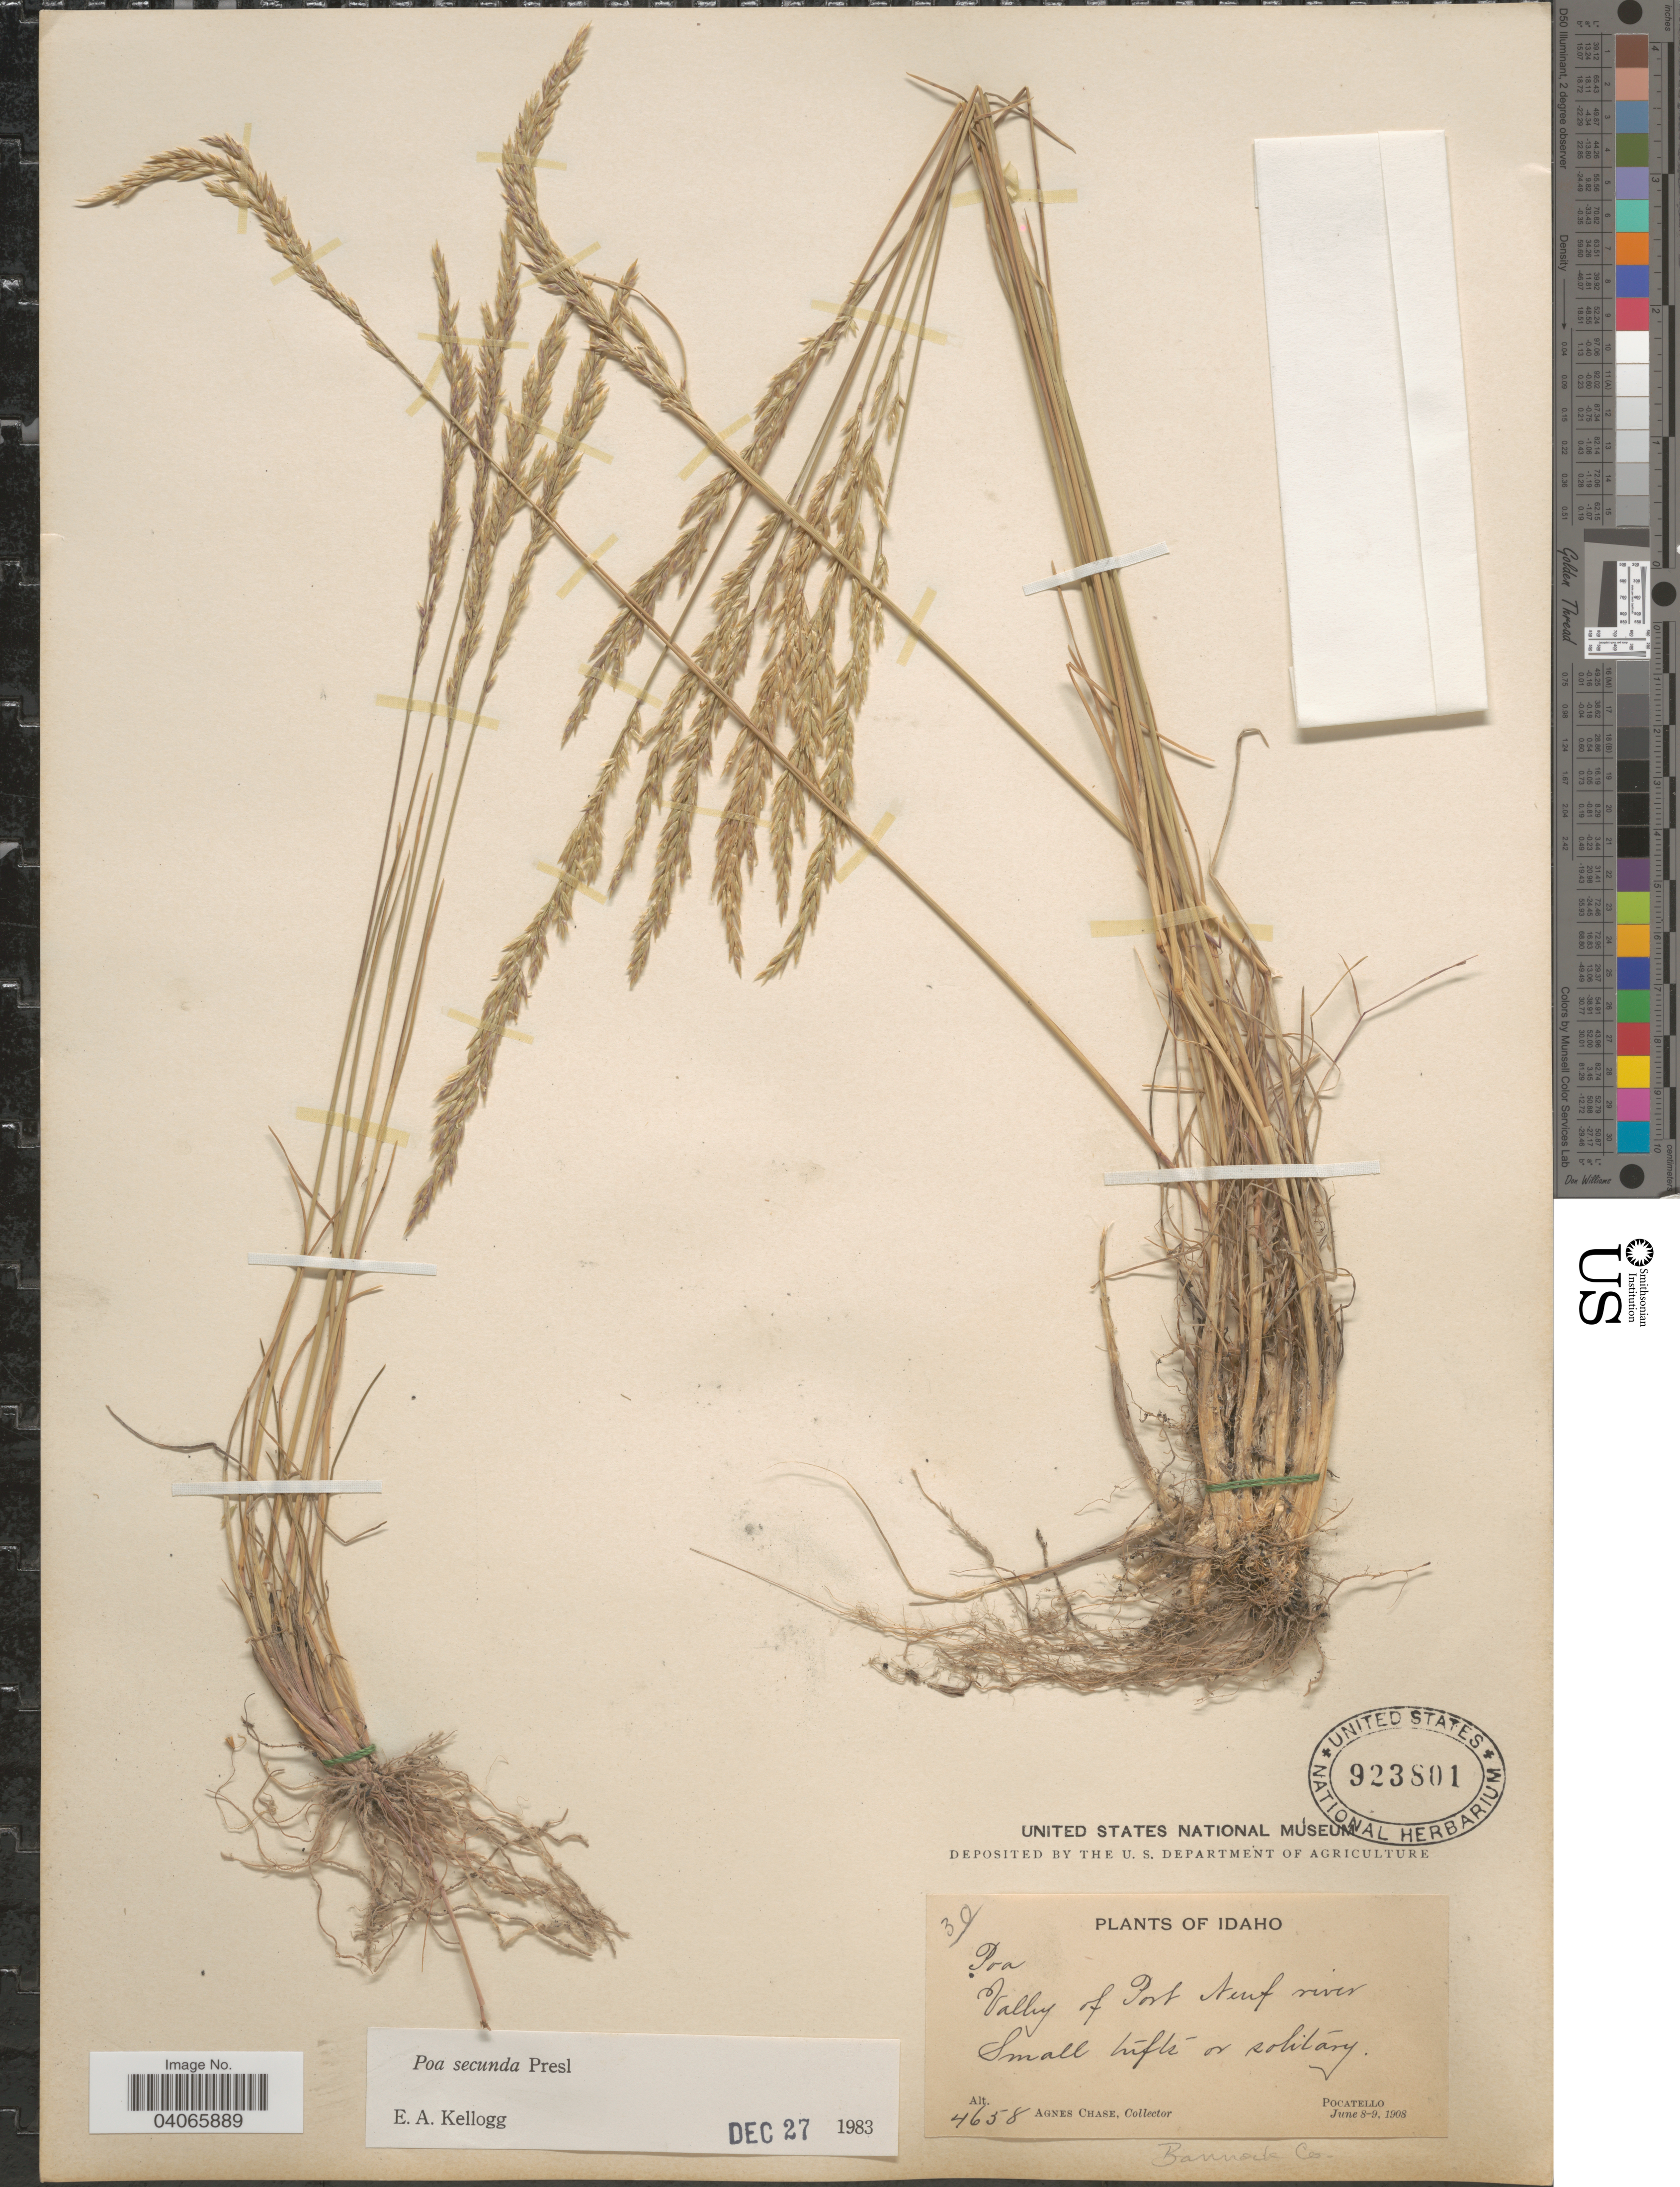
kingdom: Plantae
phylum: Tracheophyta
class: Liliopsida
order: Poales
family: Poaceae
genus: Poa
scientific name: Poa secunda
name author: J. Presl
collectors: A. Chase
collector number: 4658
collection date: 1908-06-08/1908-06-09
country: United States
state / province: Idaho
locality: Valley of Port Neuf river. Pocatello. Bannock Co.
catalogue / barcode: US 923801